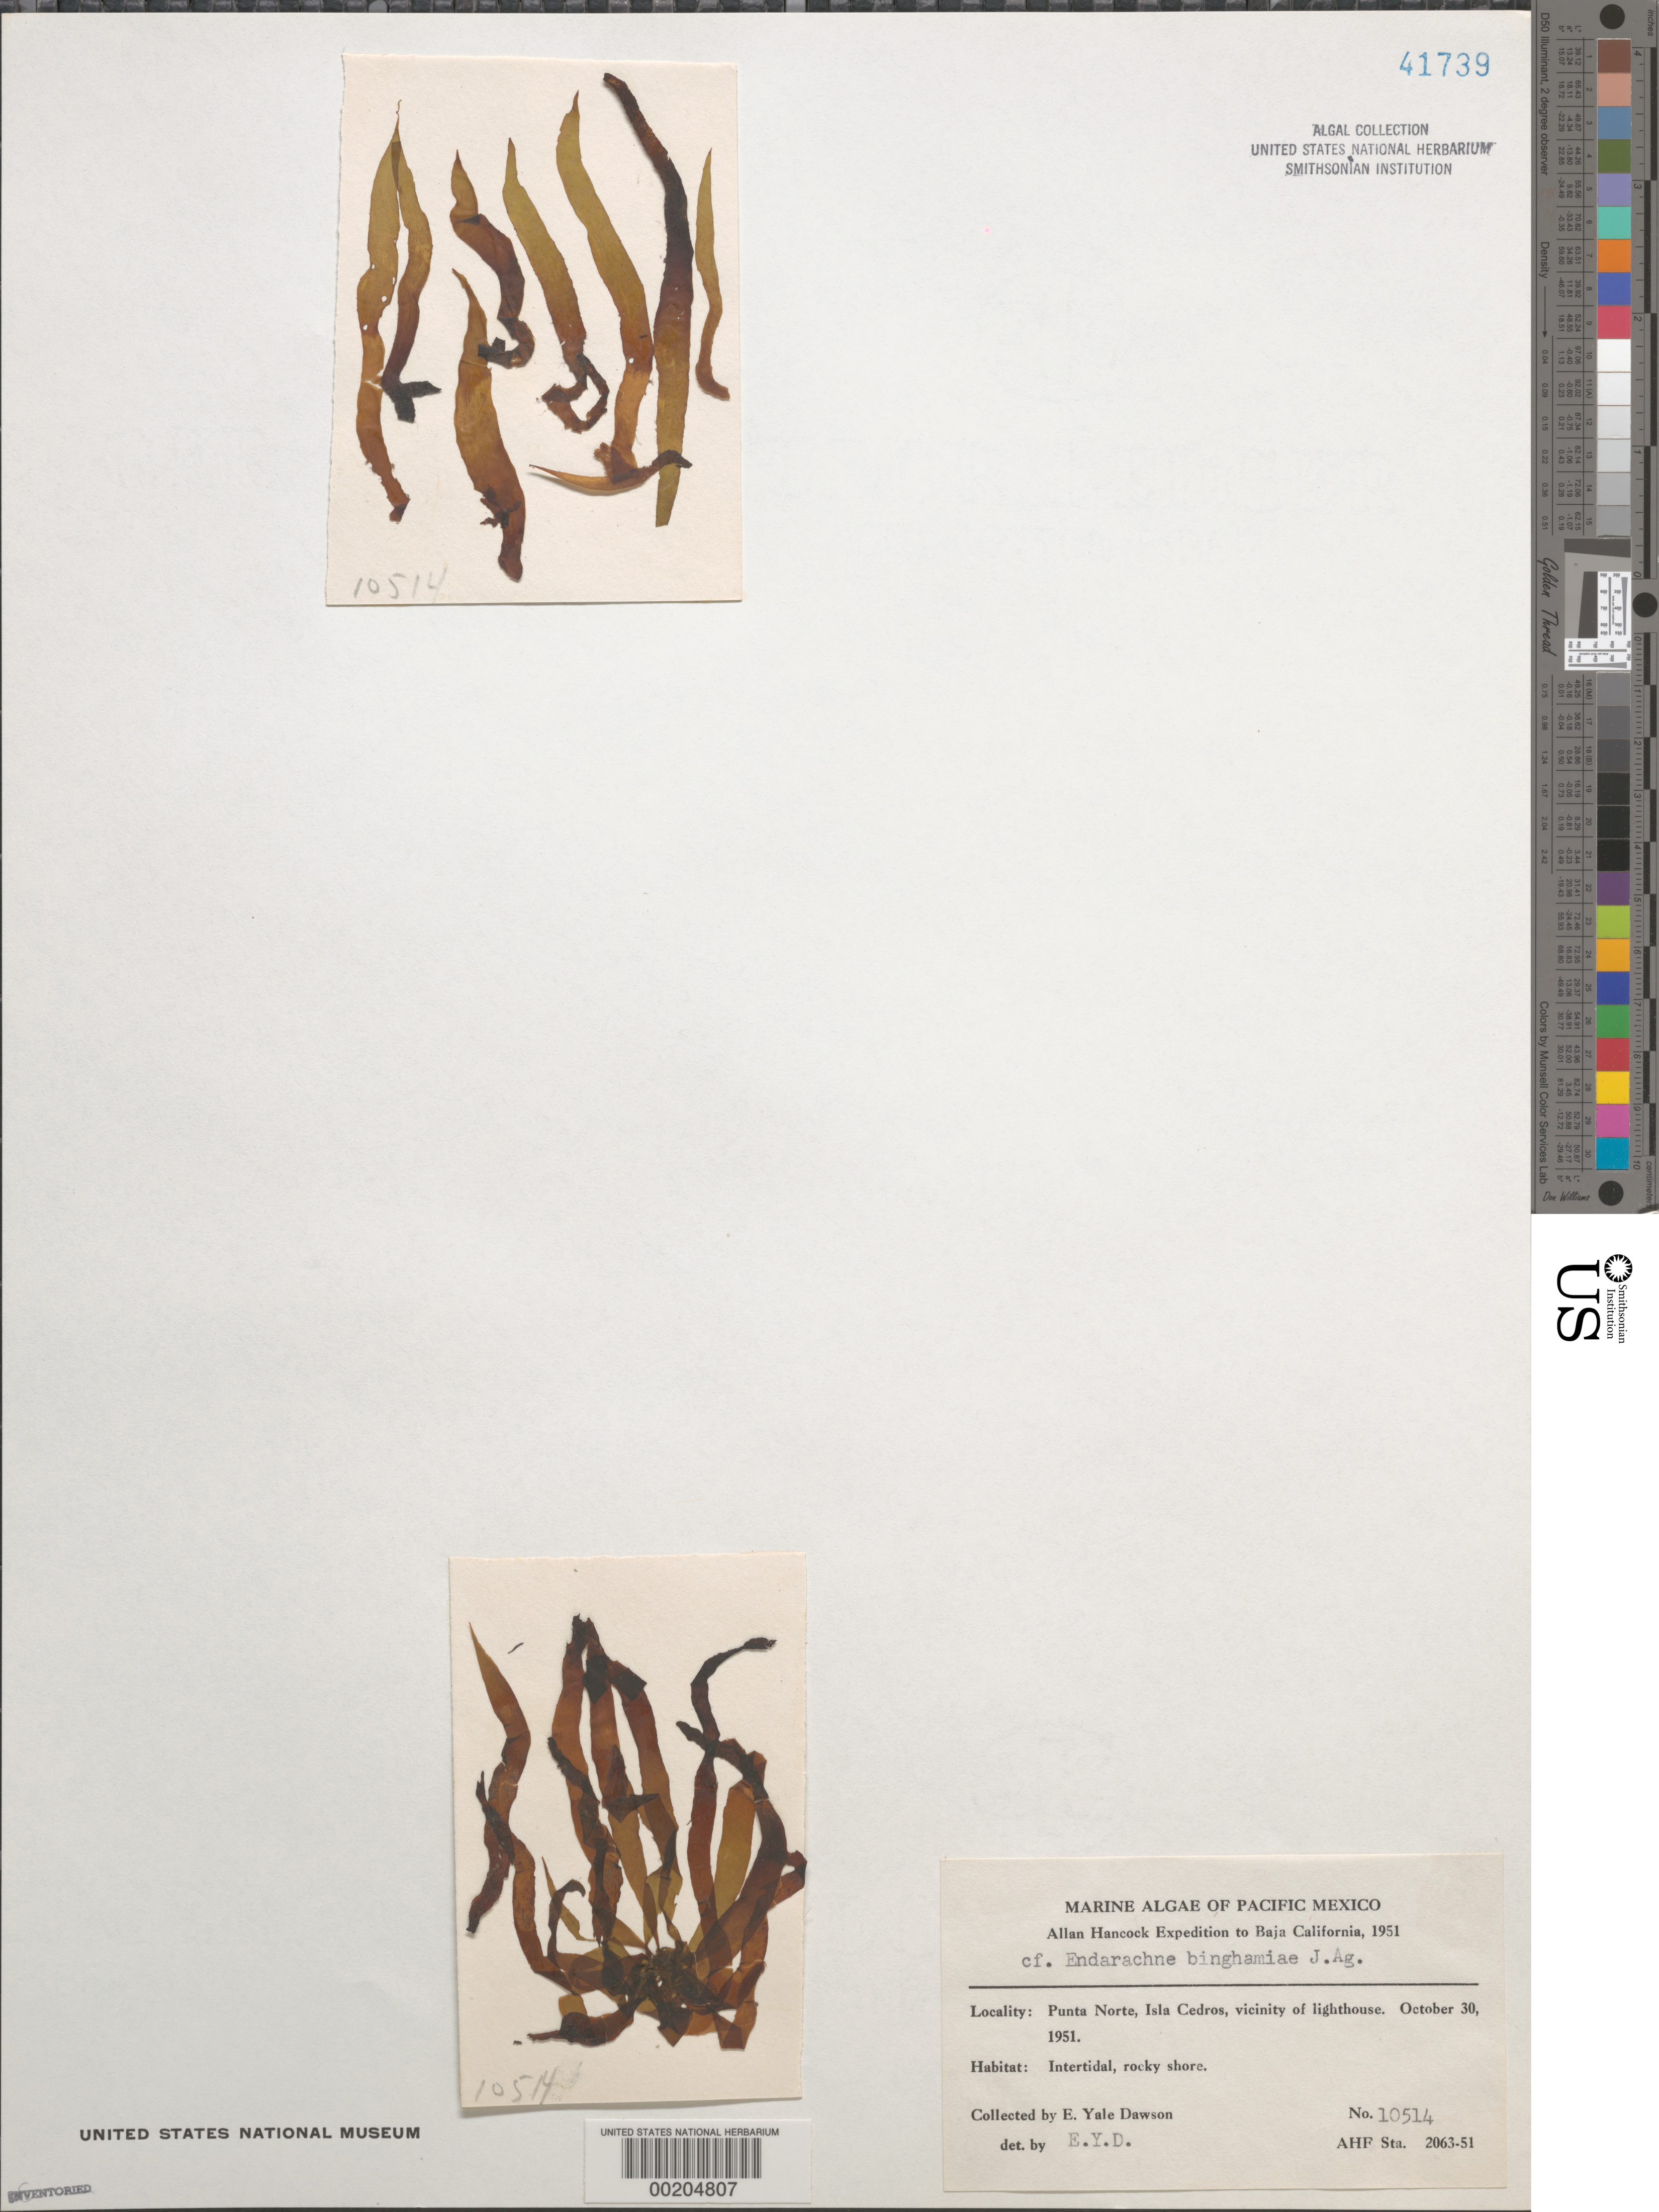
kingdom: Chromista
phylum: Ochrophyta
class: Phaeophyceae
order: Scytosiphonales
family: Scytosiphonaceae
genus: Petalonia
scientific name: Petalonia binghamiae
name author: (J. Agardh) K.L.Vinogr.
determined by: Algae name updating Project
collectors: E. Y. Dawson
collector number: EYD 10514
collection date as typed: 30 Oct 1951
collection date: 1951-10-30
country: Mexico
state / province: Baja California Norte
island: Isla Cedros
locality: Punta Norte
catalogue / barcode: US 41739